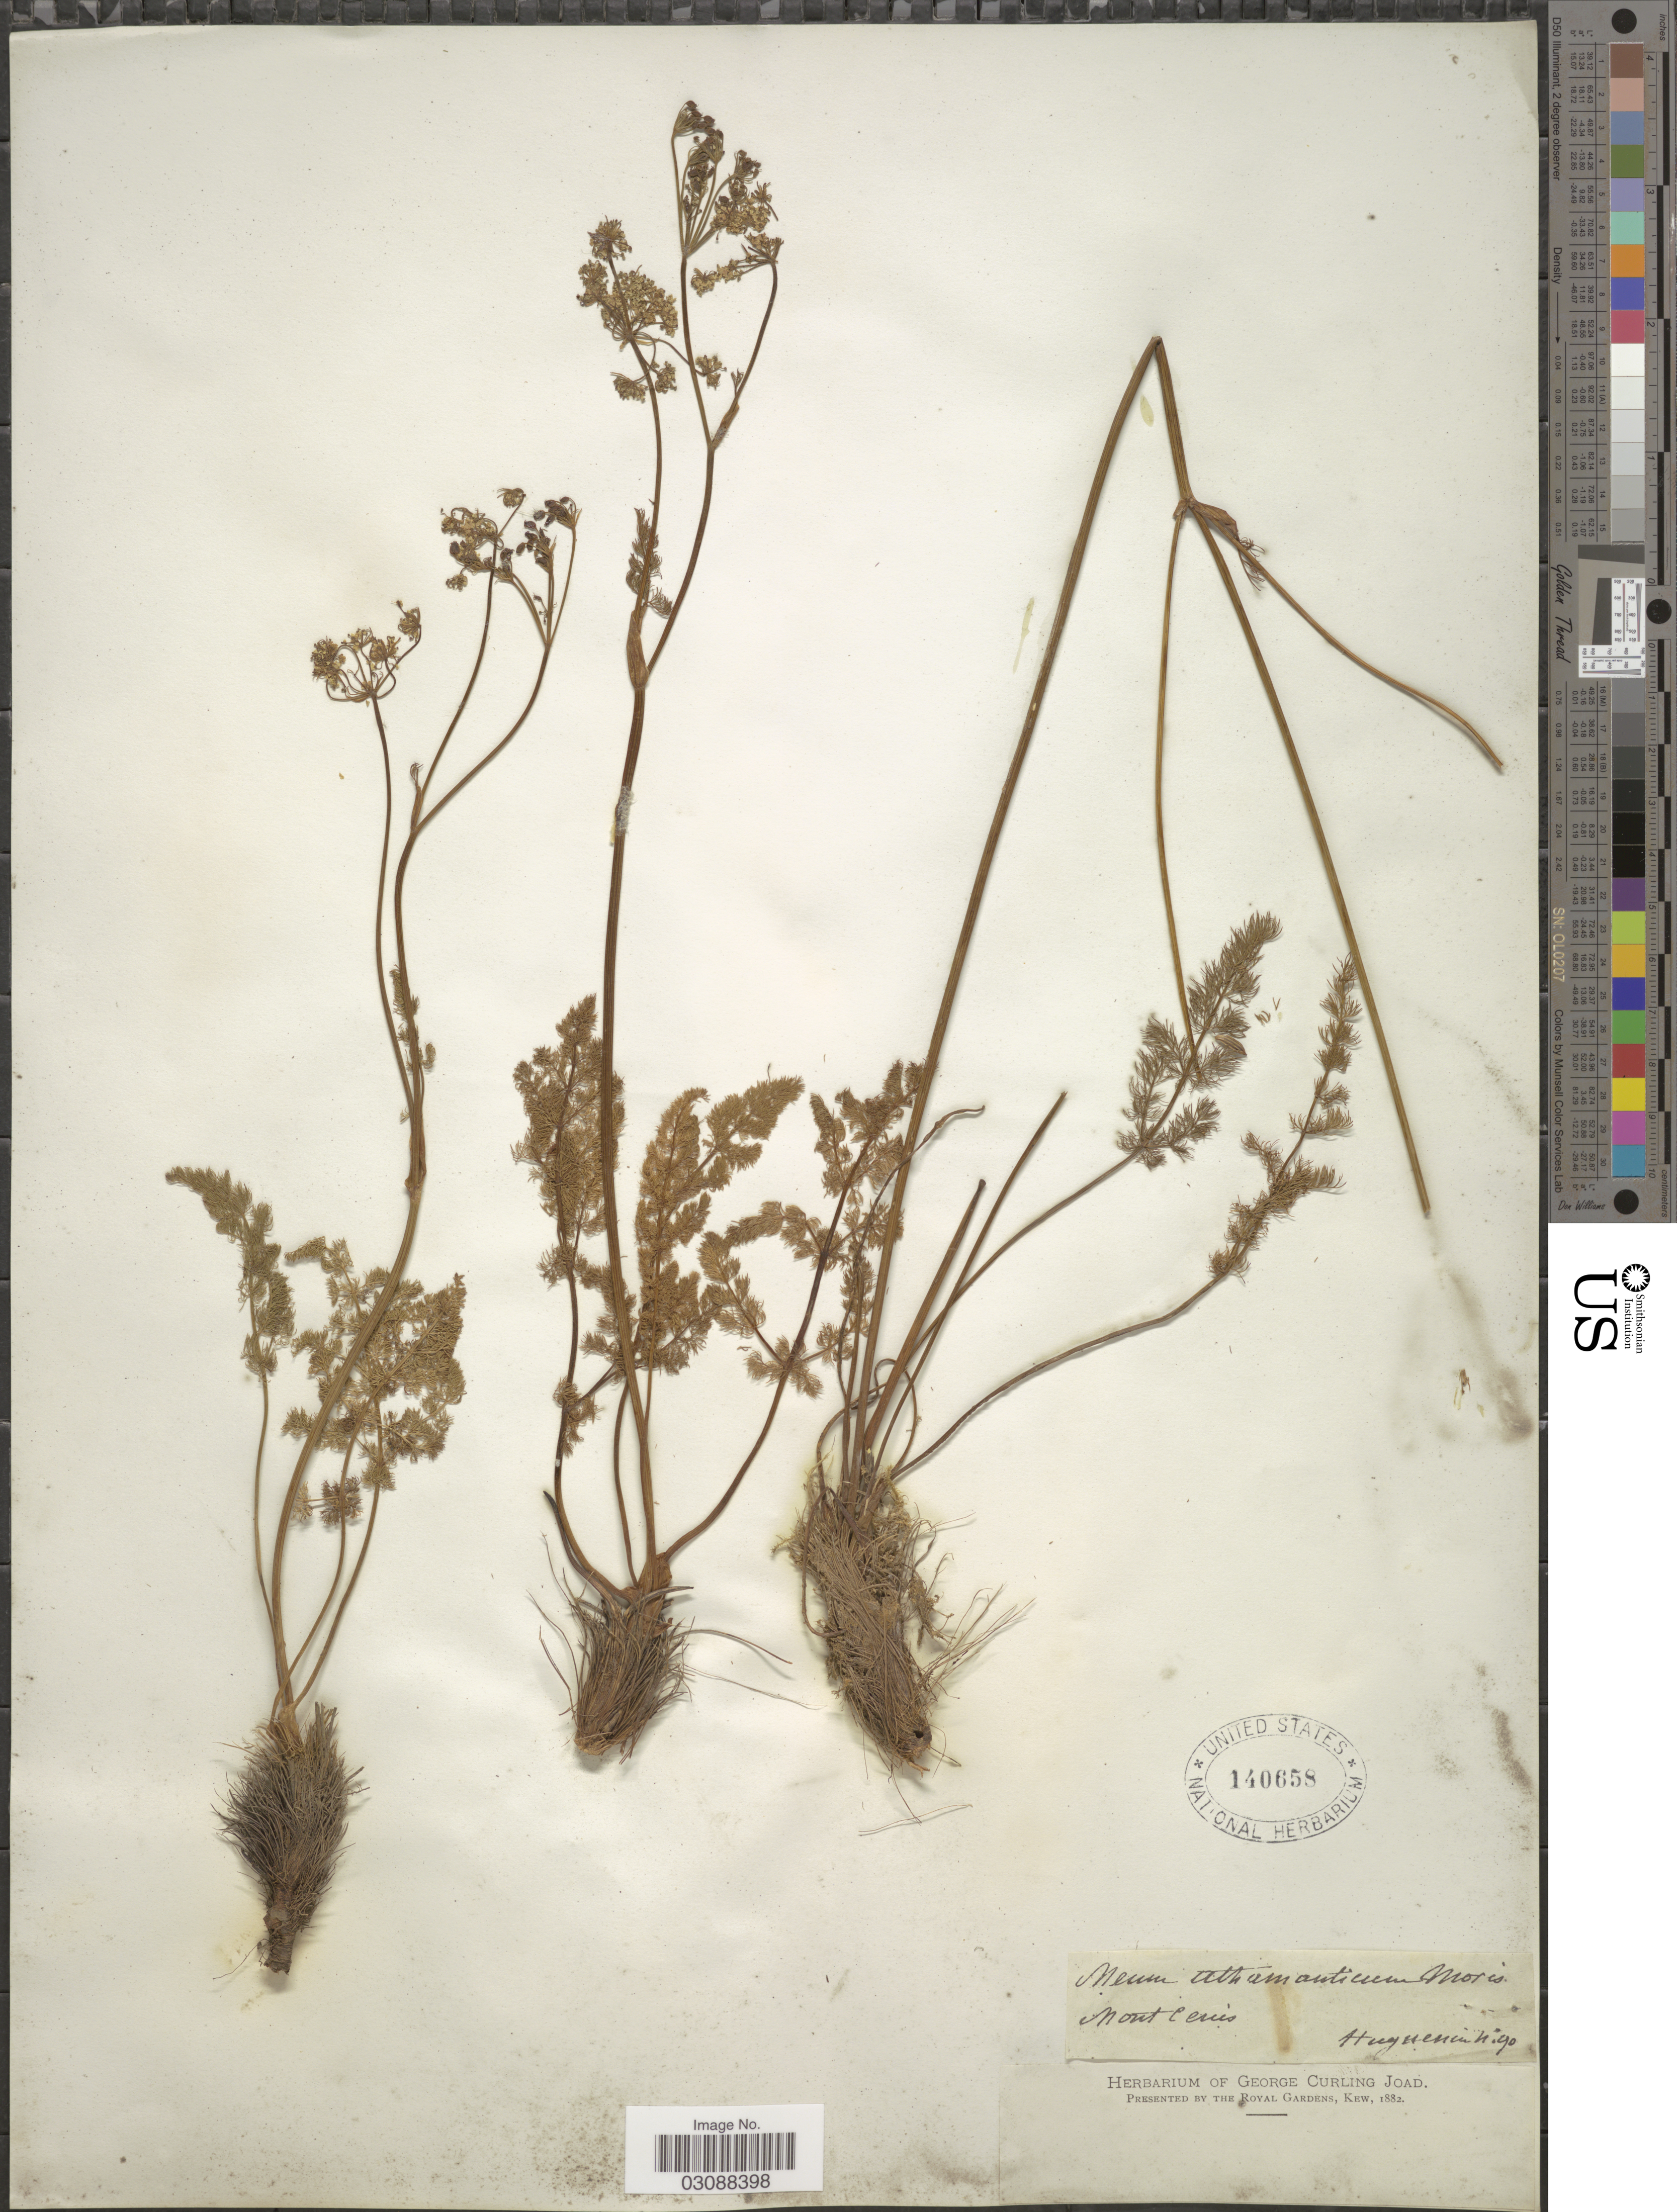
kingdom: Plantae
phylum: Tracheophyta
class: Magnoliopsida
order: Apiales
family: Apiaceae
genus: Meum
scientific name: Meum athamanticum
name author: Jacq.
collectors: Huguenin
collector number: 90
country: France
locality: Mont Cenis.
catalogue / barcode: US 140658